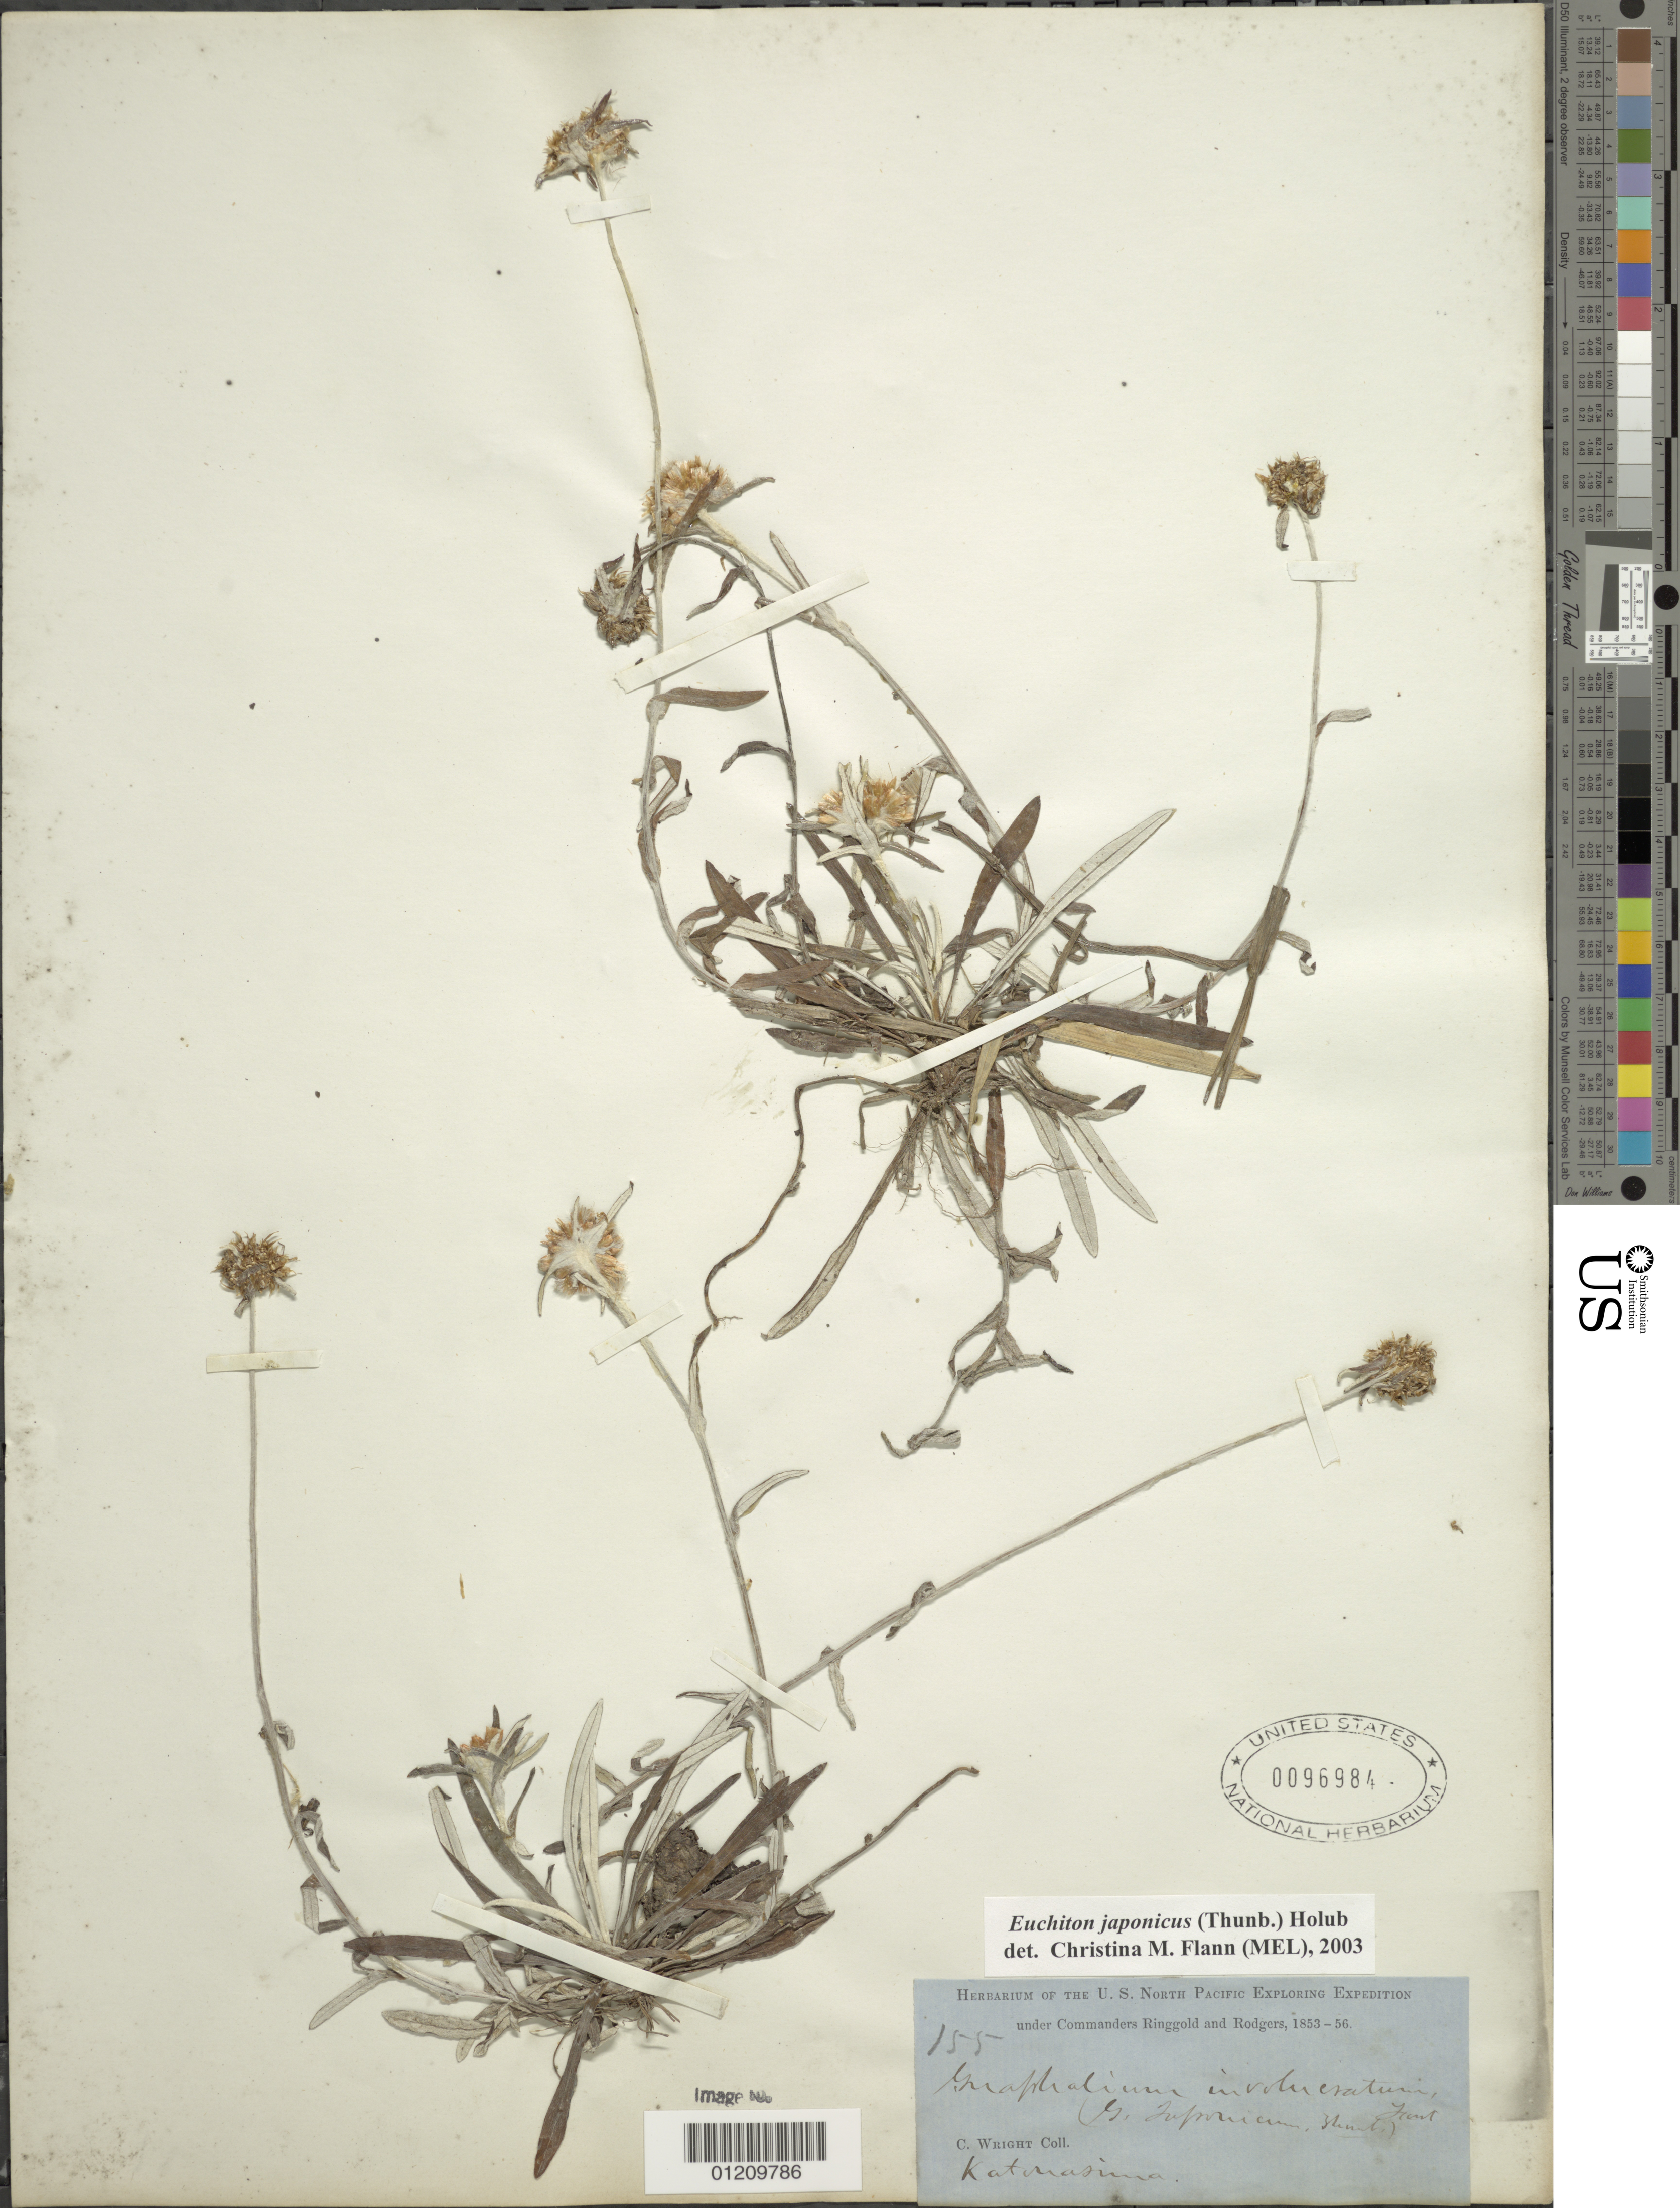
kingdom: Plantae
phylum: Tracheophyta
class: Magnoliopsida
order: Asterales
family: Asteraceae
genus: Euchiton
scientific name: Euchiton japonicus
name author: (Thunb.) Anderb.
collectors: C. Wright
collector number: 155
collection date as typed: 1853 to -- --- 1856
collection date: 1853/1856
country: Japan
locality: Katonasima.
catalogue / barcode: US 96984